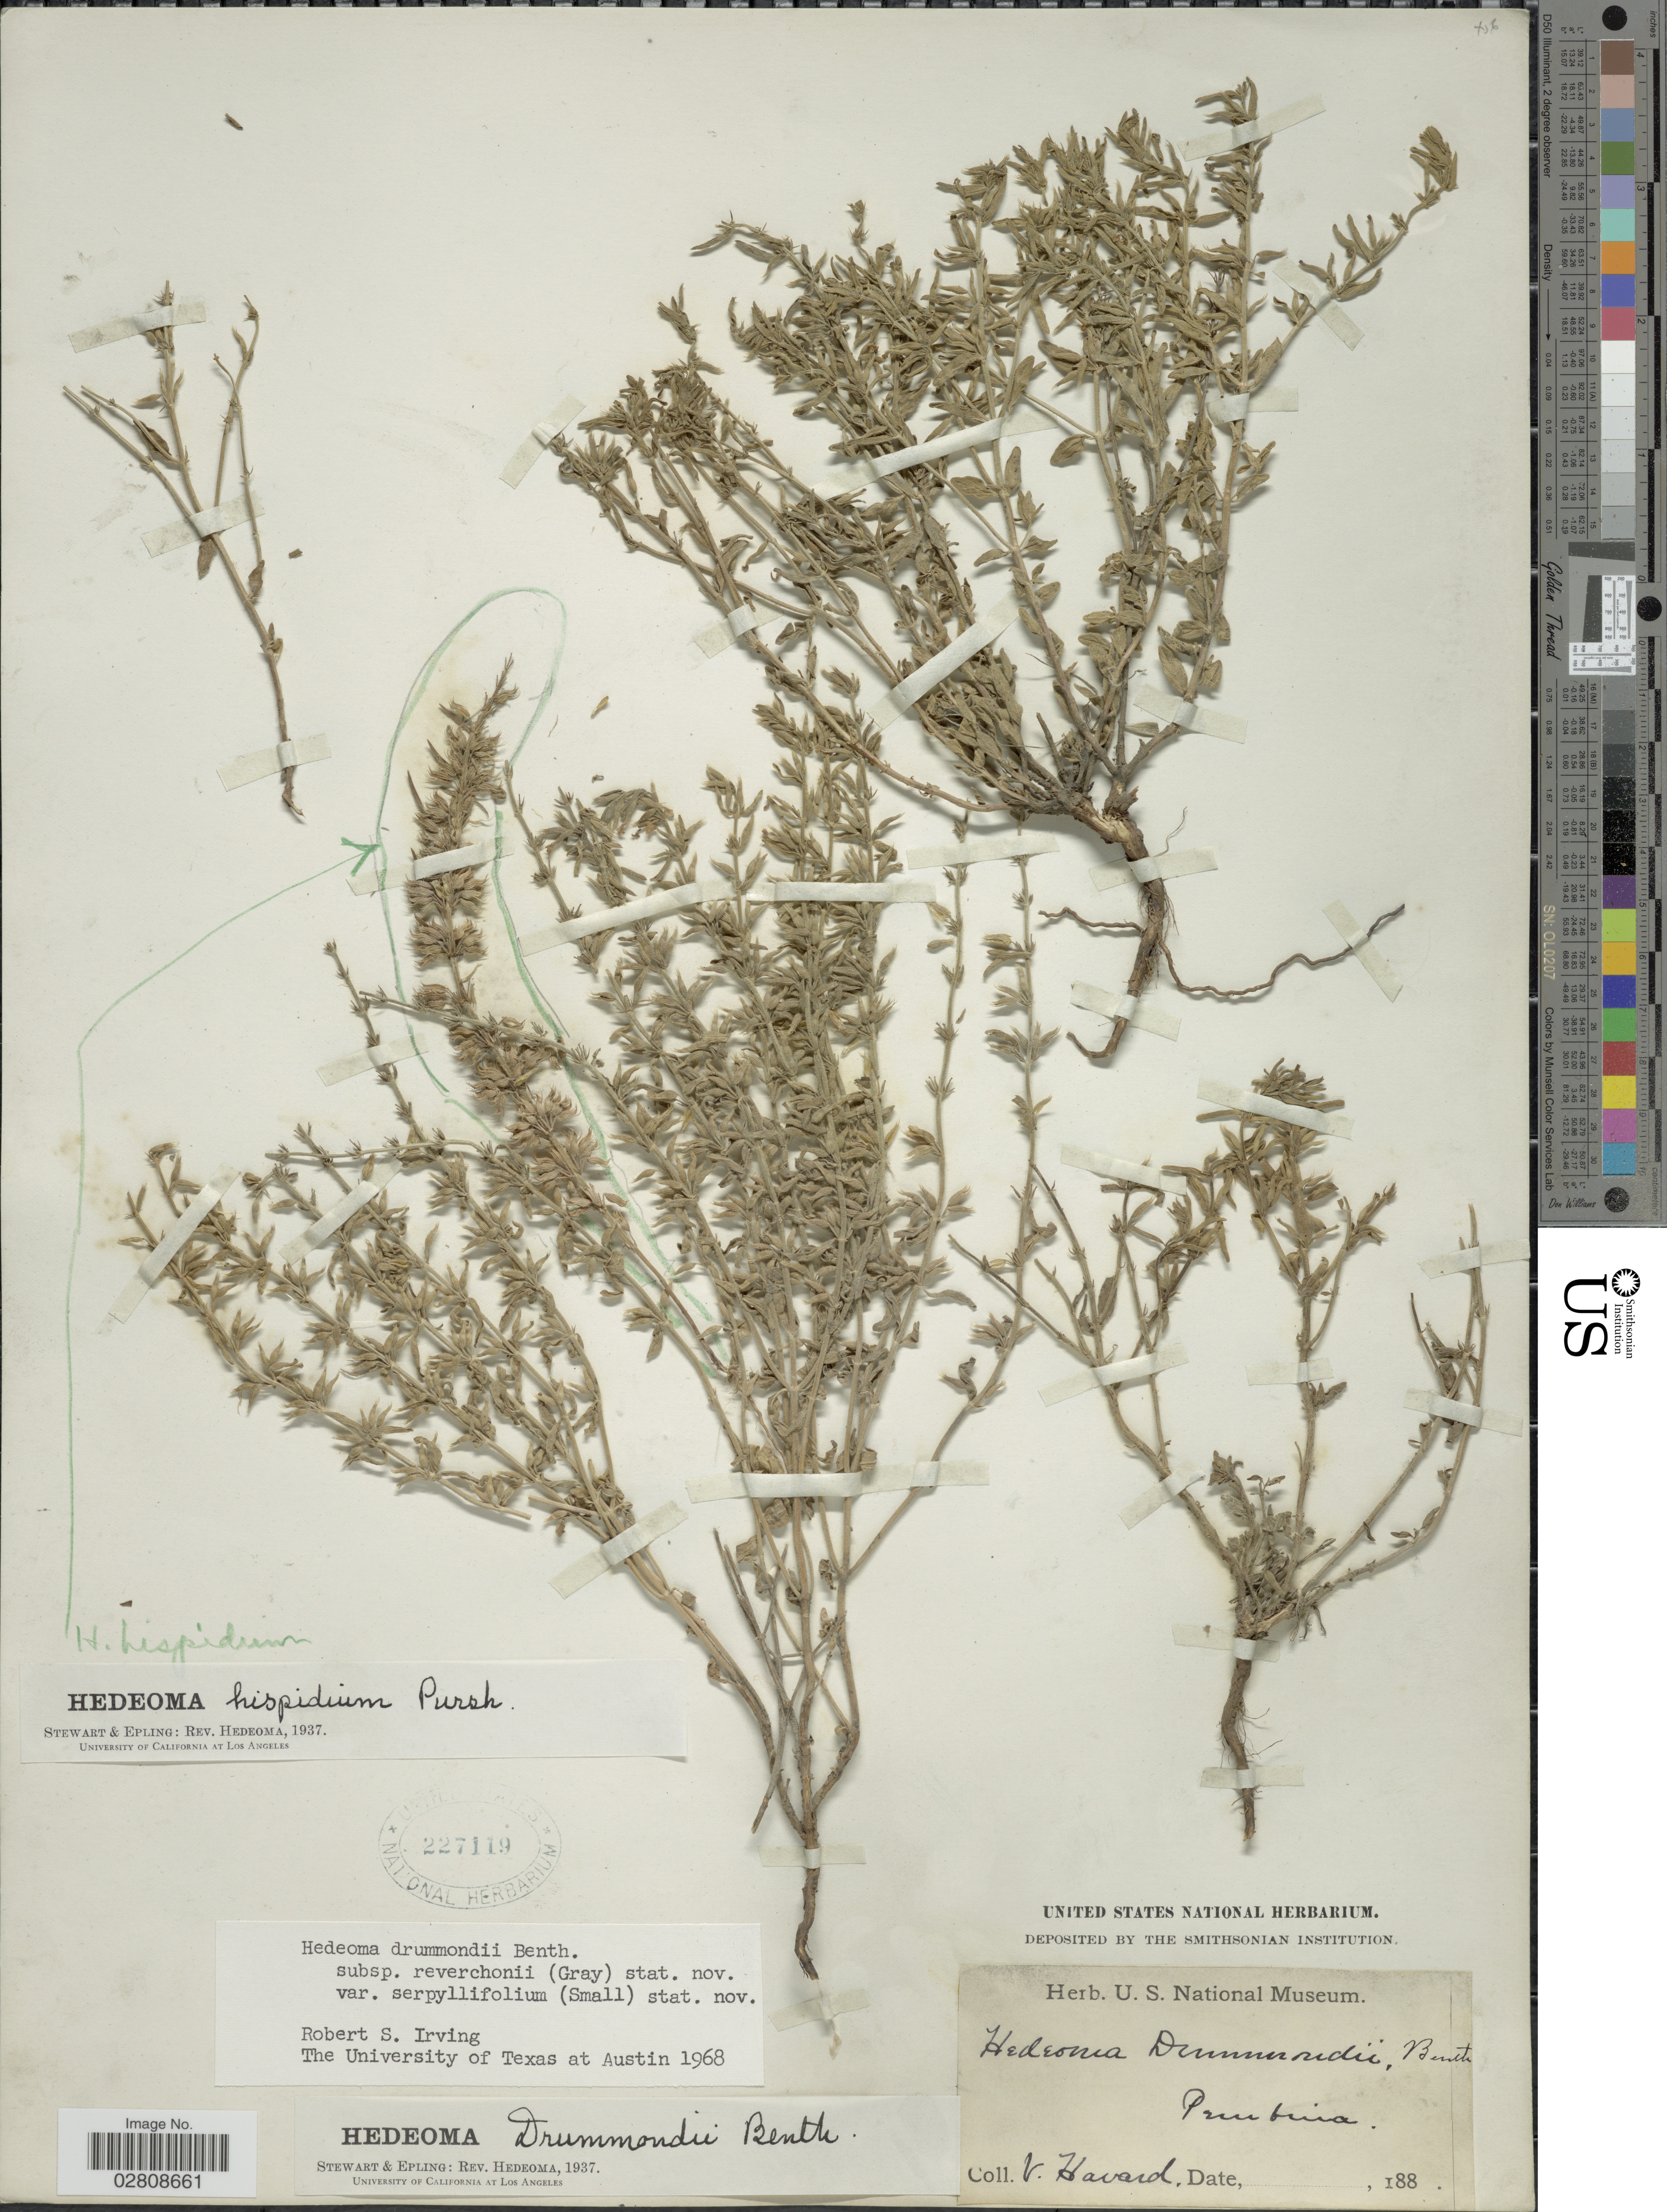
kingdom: Plantae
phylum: Tracheophyta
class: Magnoliopsida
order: Lamiales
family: Lamiaceae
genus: Hedeoma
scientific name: Hedeoma drummondii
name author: Benth.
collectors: V. Havard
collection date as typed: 188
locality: Prebina [unsure placement] [interpreted]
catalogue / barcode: US 227119